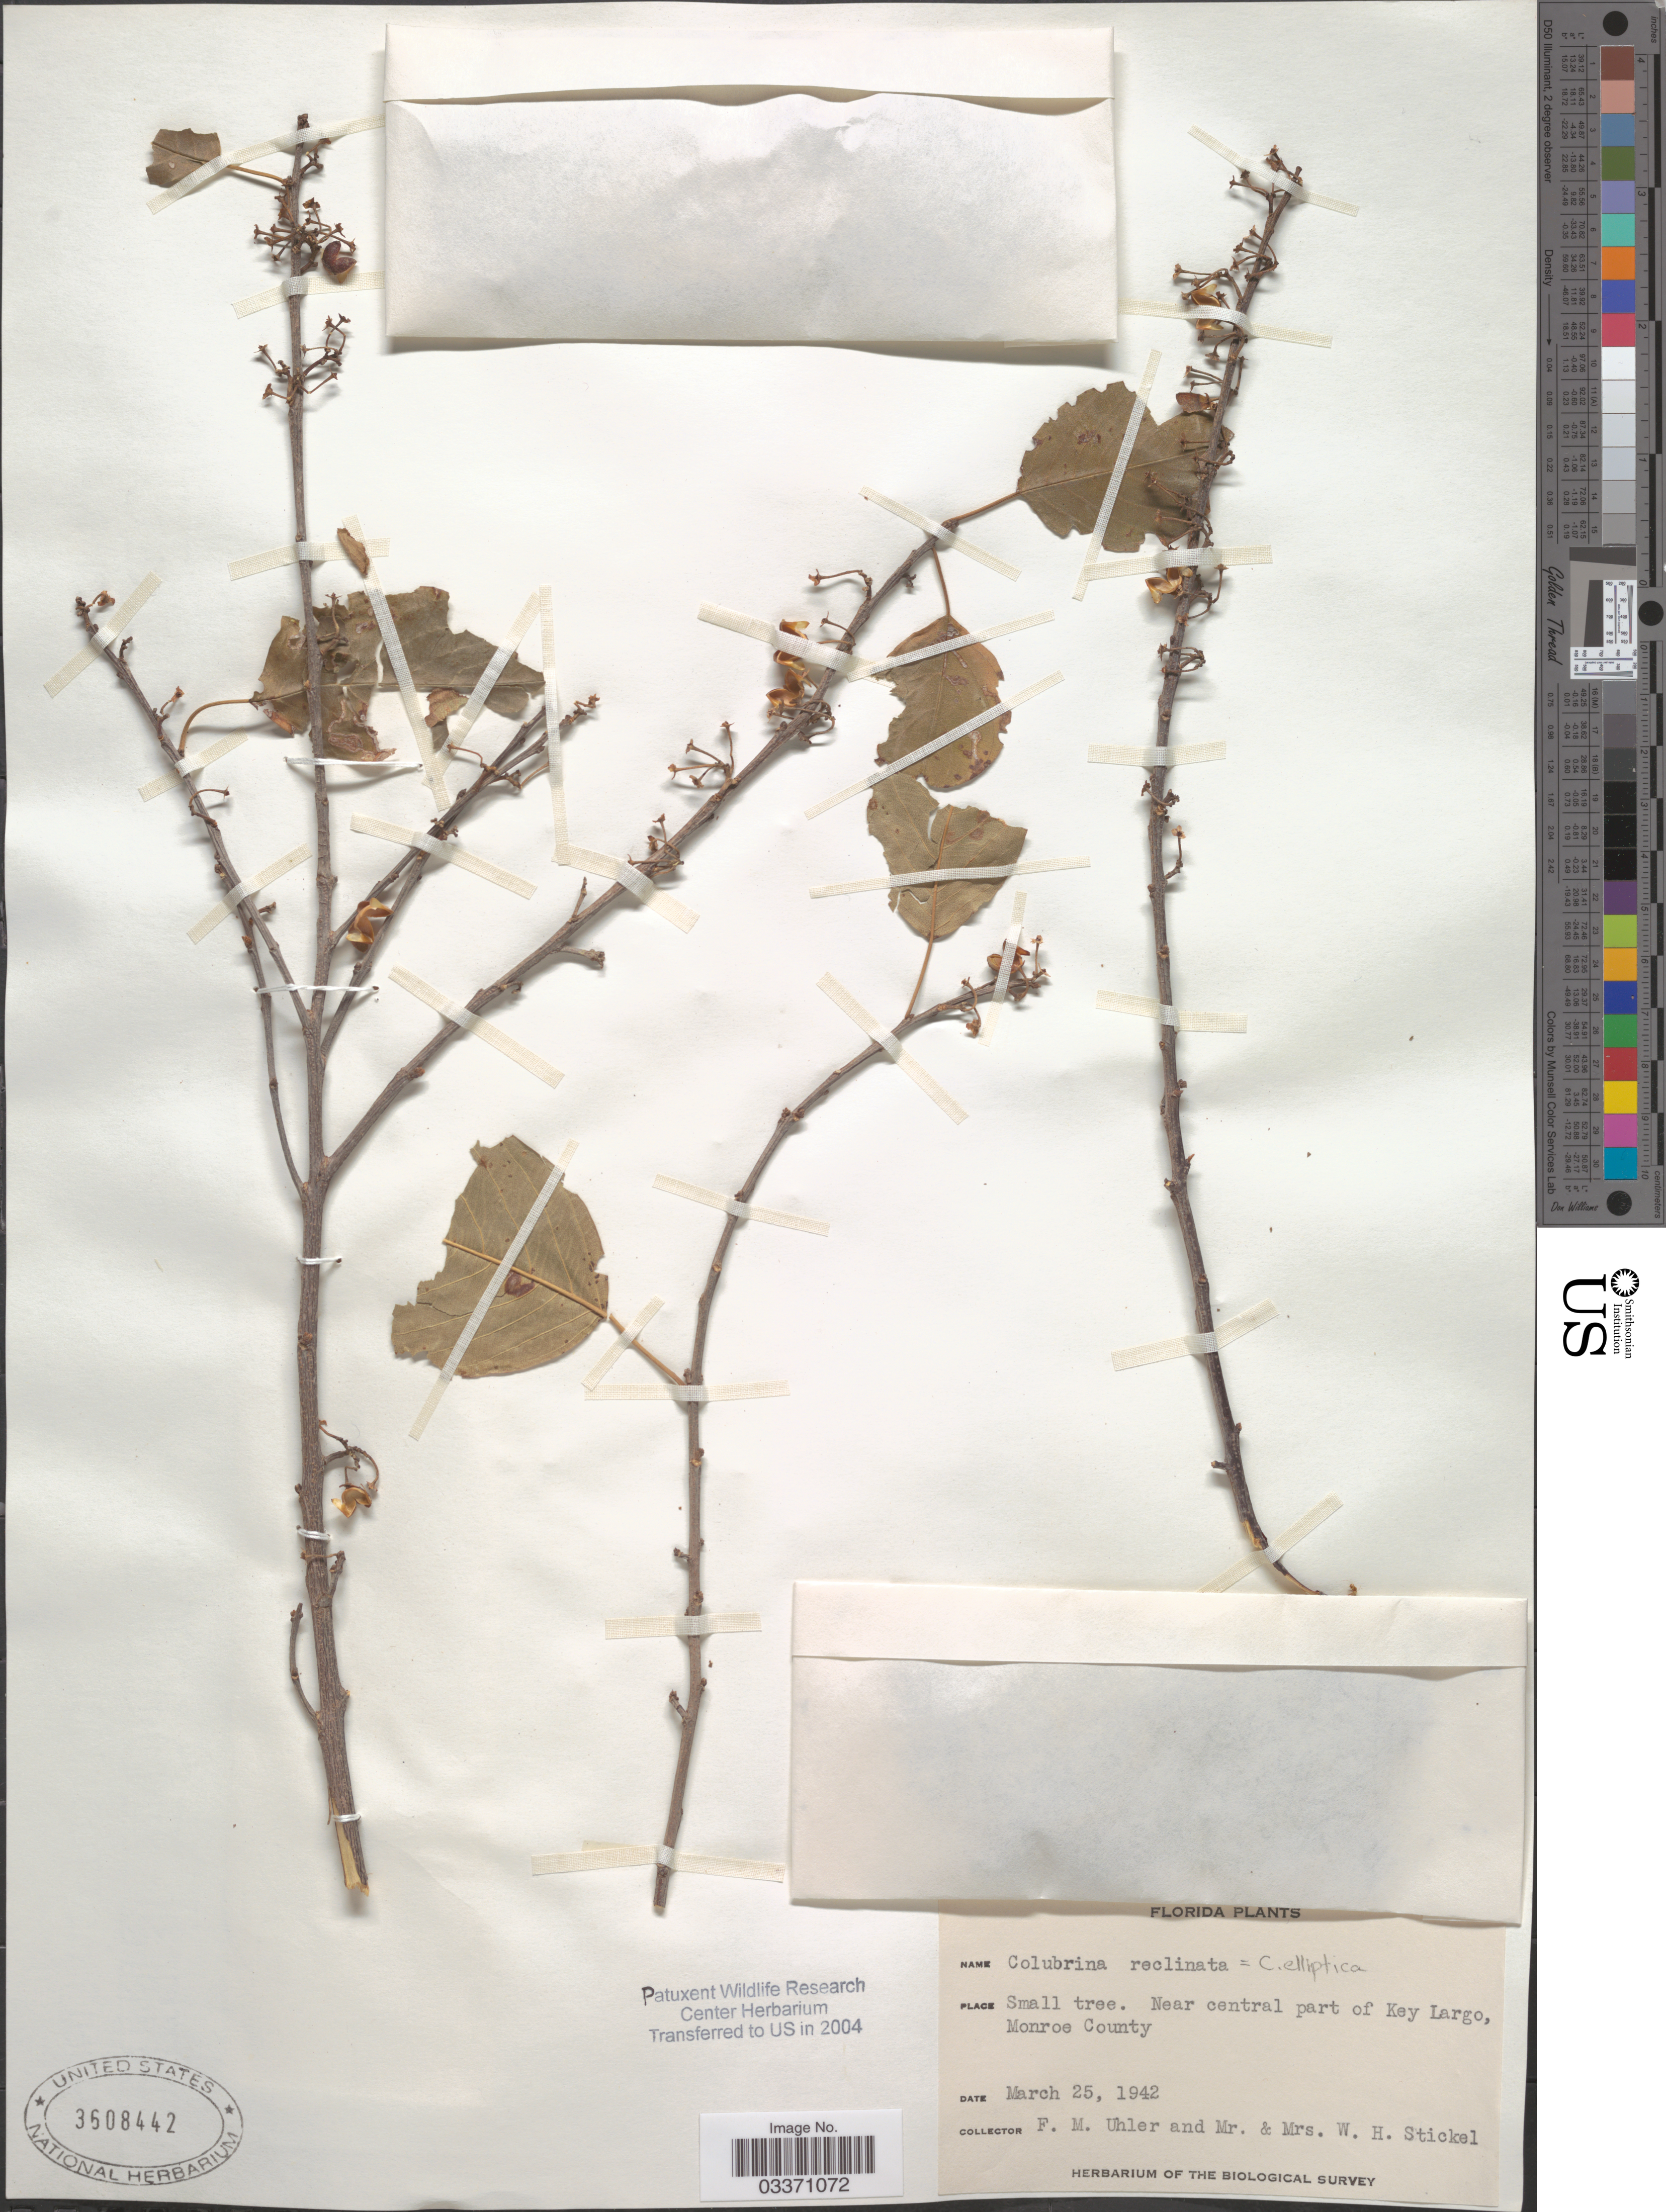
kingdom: Plantae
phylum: Tracheophyta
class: Magnoliopsida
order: Rosales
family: Rhamnaceae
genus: Colubrina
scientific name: Colubrina elliptica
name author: (Sw.) Brizicky & W.L. Stern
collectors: F. M. Uhler, W. Stickel & W. Stickel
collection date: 1942-03-25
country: United States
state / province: Florida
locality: Near central part of Key Largo, Monroe County.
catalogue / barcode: US 3608442